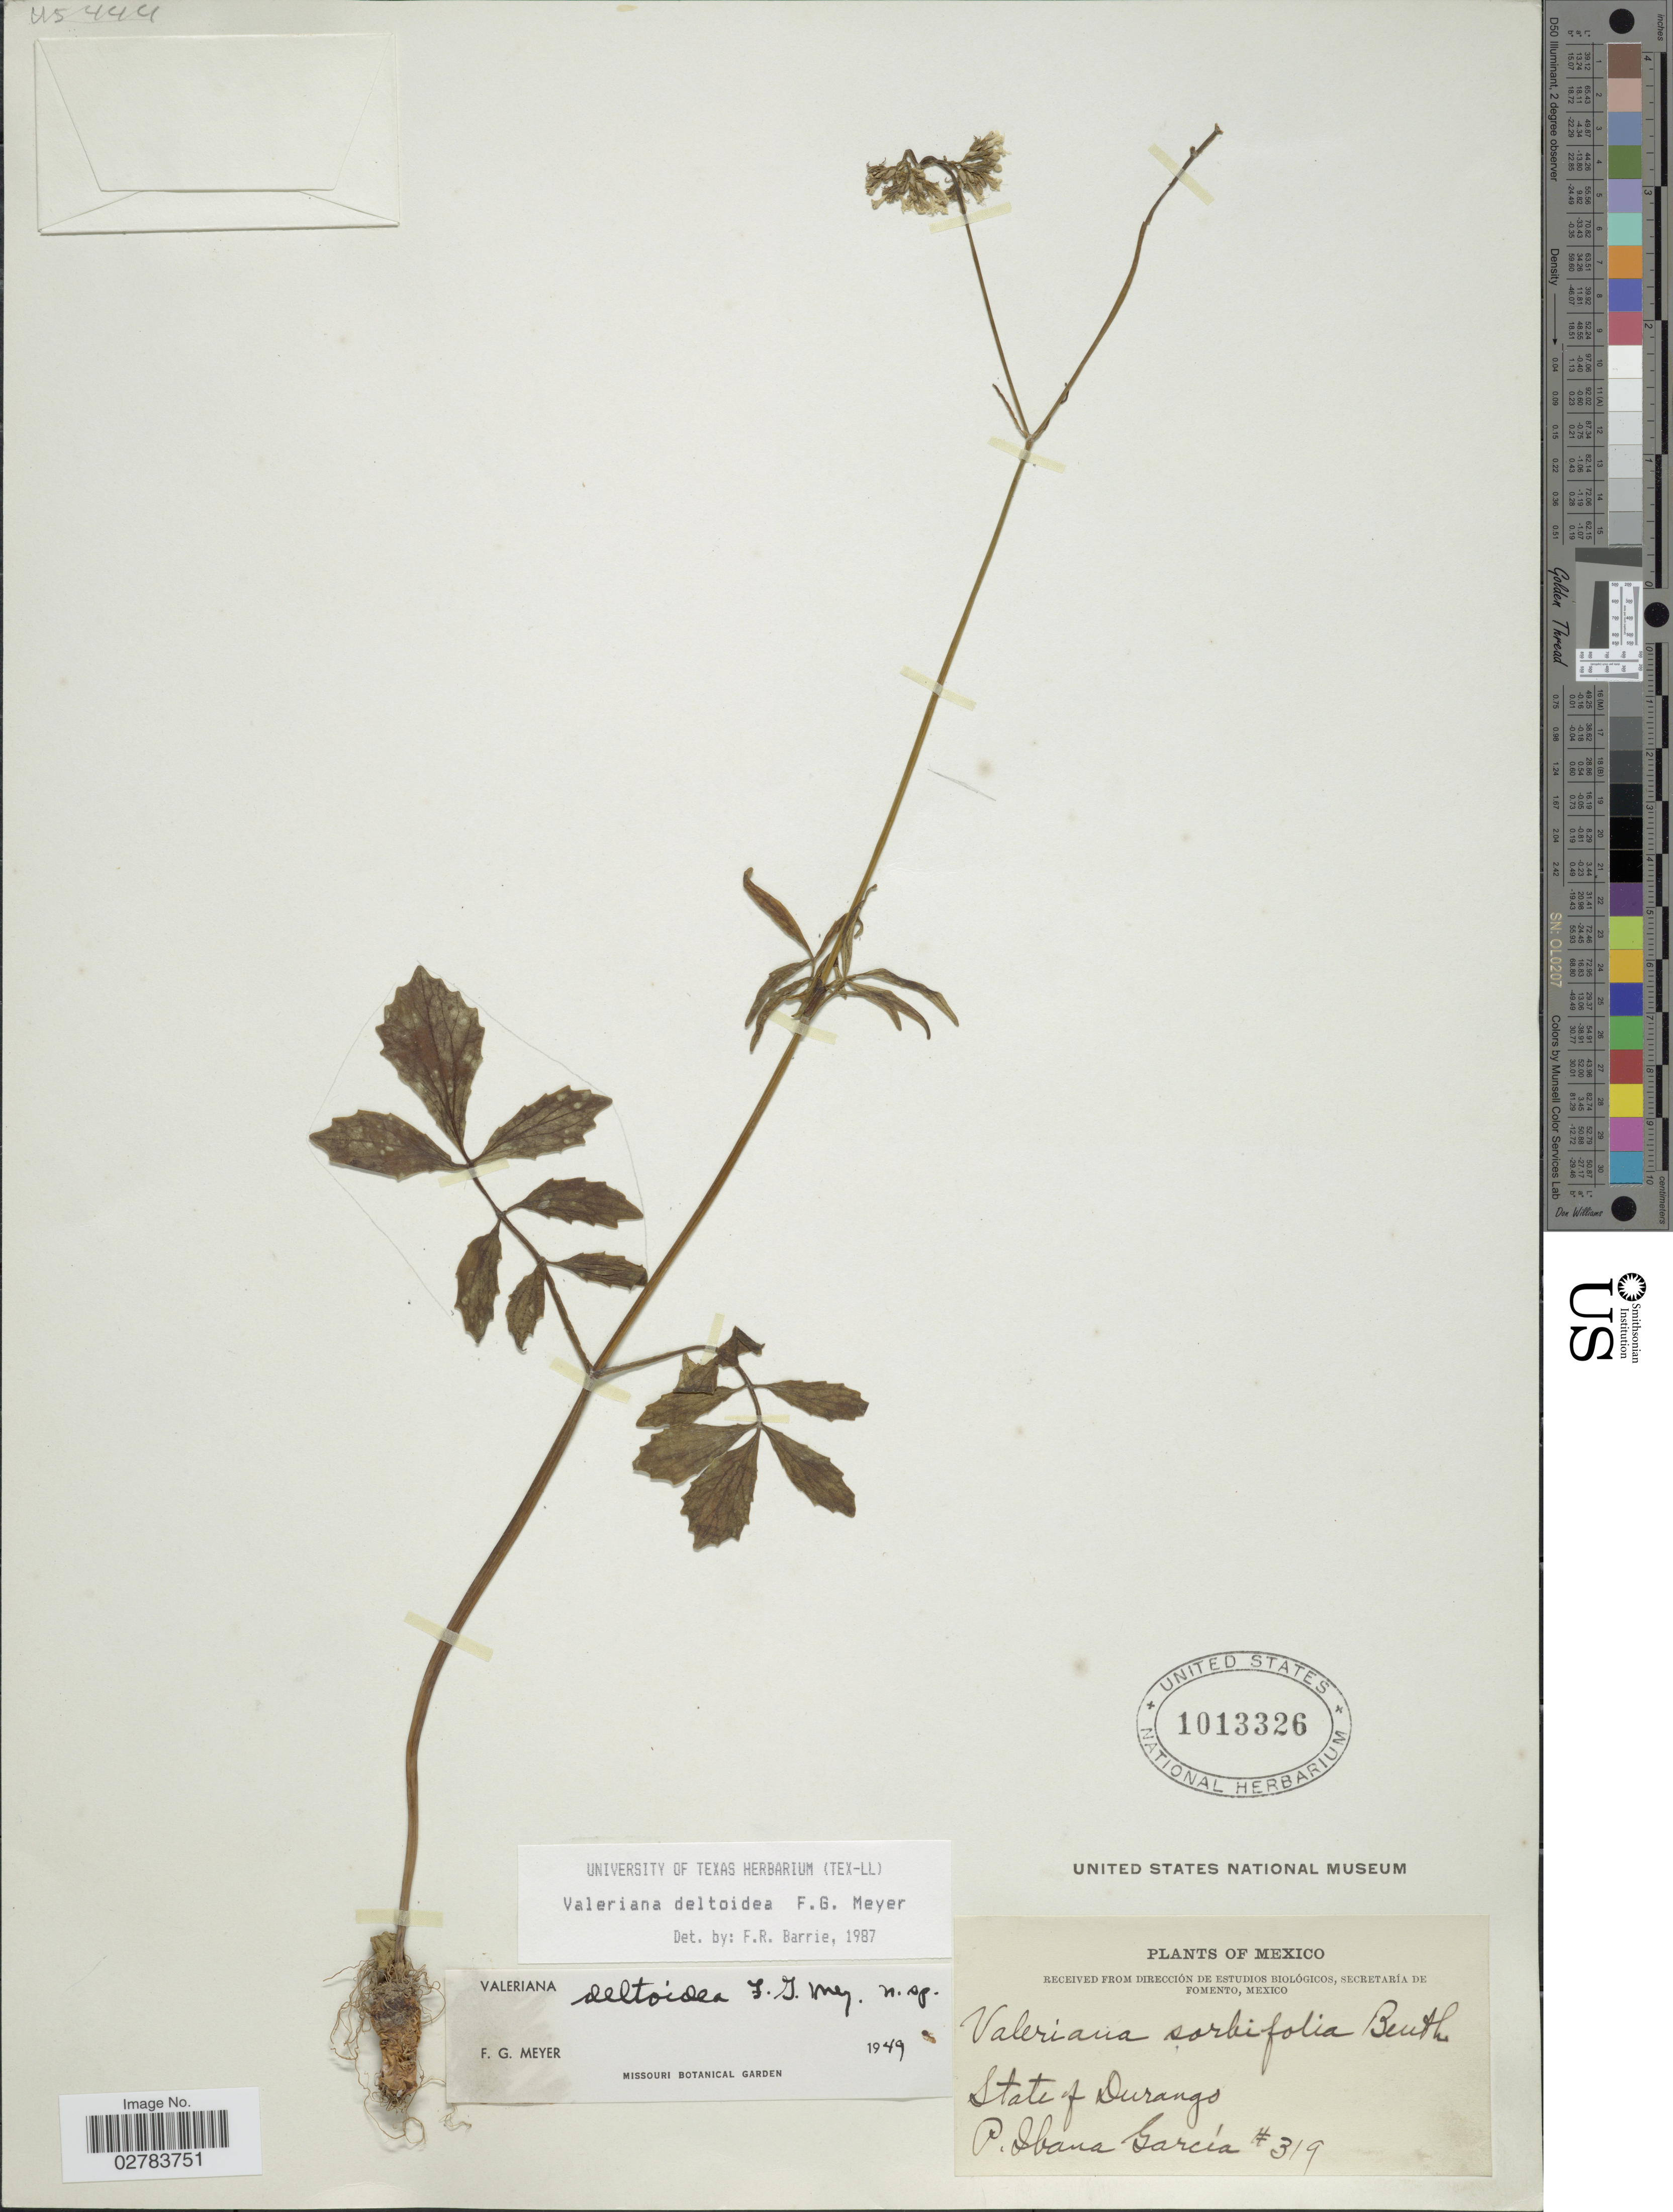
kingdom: Plantae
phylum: Tracheophyta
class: Magnoliopsida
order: Dipsacales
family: Caprifoliaceae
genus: Valeriana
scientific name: Valeriana deltoidea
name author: F.G. Mey.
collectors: P. I. Garcia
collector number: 319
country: Mexico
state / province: Durango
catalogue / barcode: US 1013326